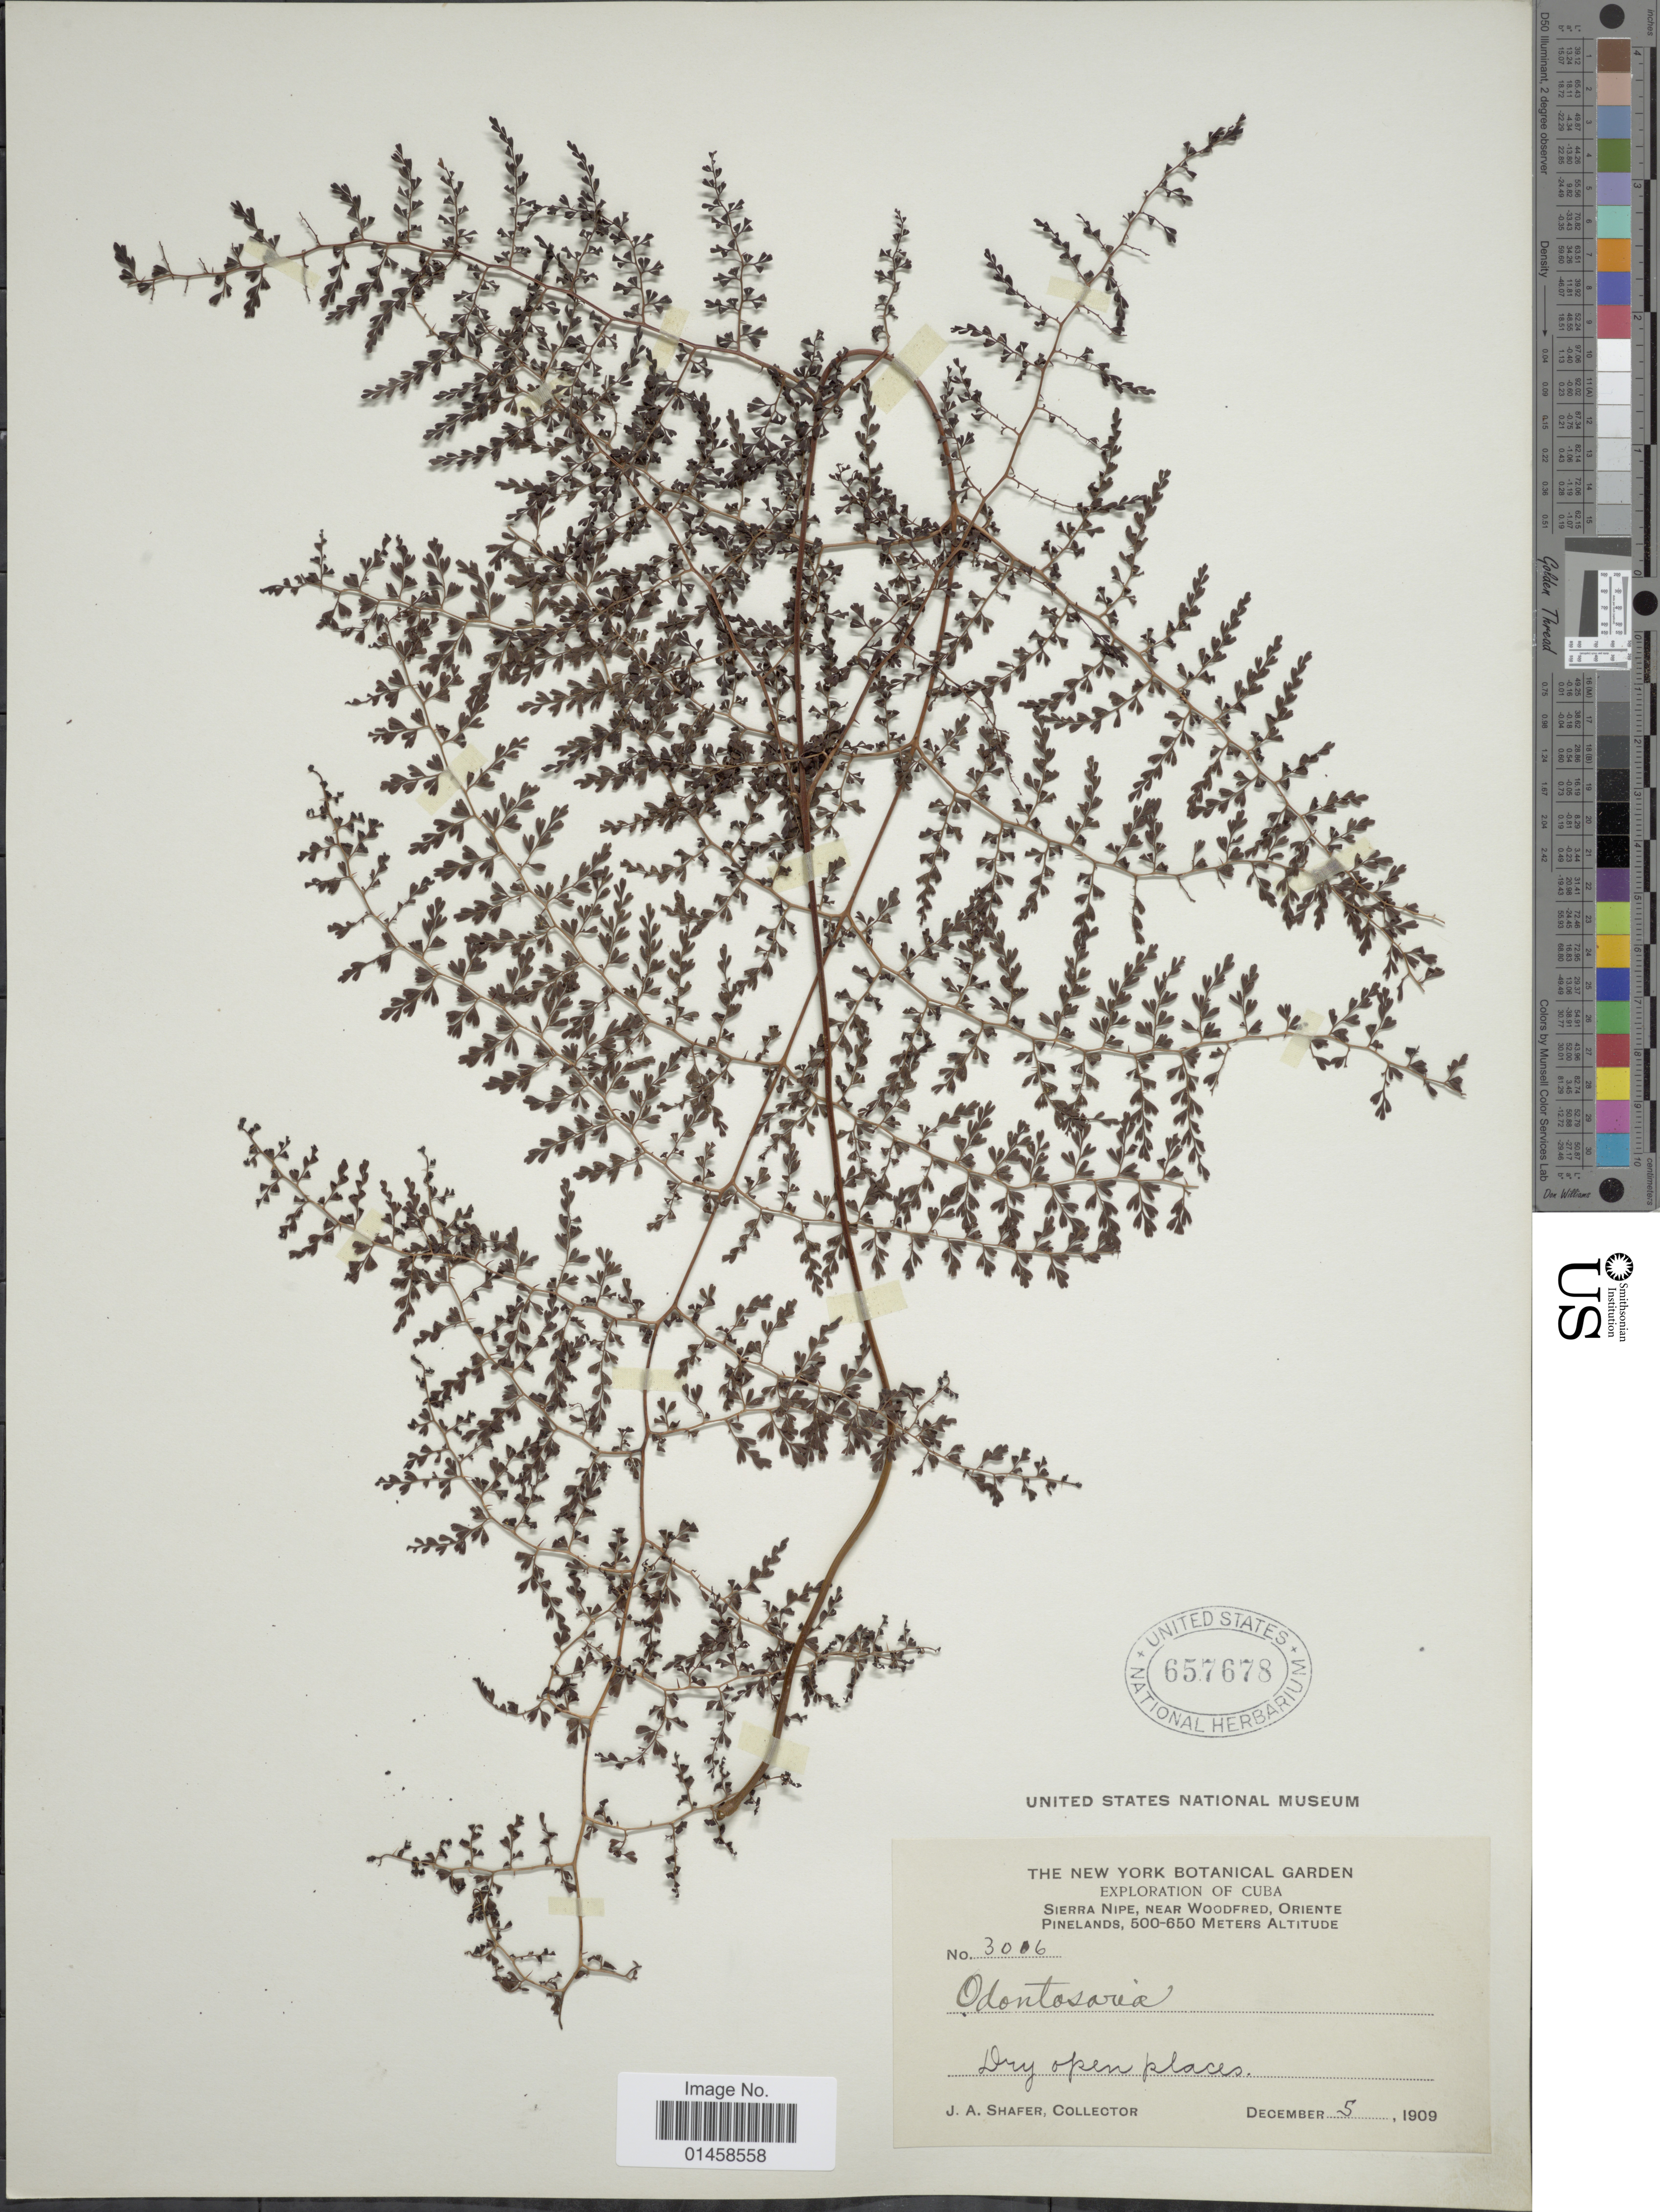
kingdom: Plantae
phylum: Tracheophyta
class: Polypodiopsida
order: Polypodiales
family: Lindsaeaceae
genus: Odontosoria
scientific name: Odontosoria wrightiana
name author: Maxon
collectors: J. A. Shafer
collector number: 3006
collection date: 1909-12-05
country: Cuba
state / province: Oriente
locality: Sierra Nipe, near Woodfred, Pinelands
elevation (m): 500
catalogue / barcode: US 657678